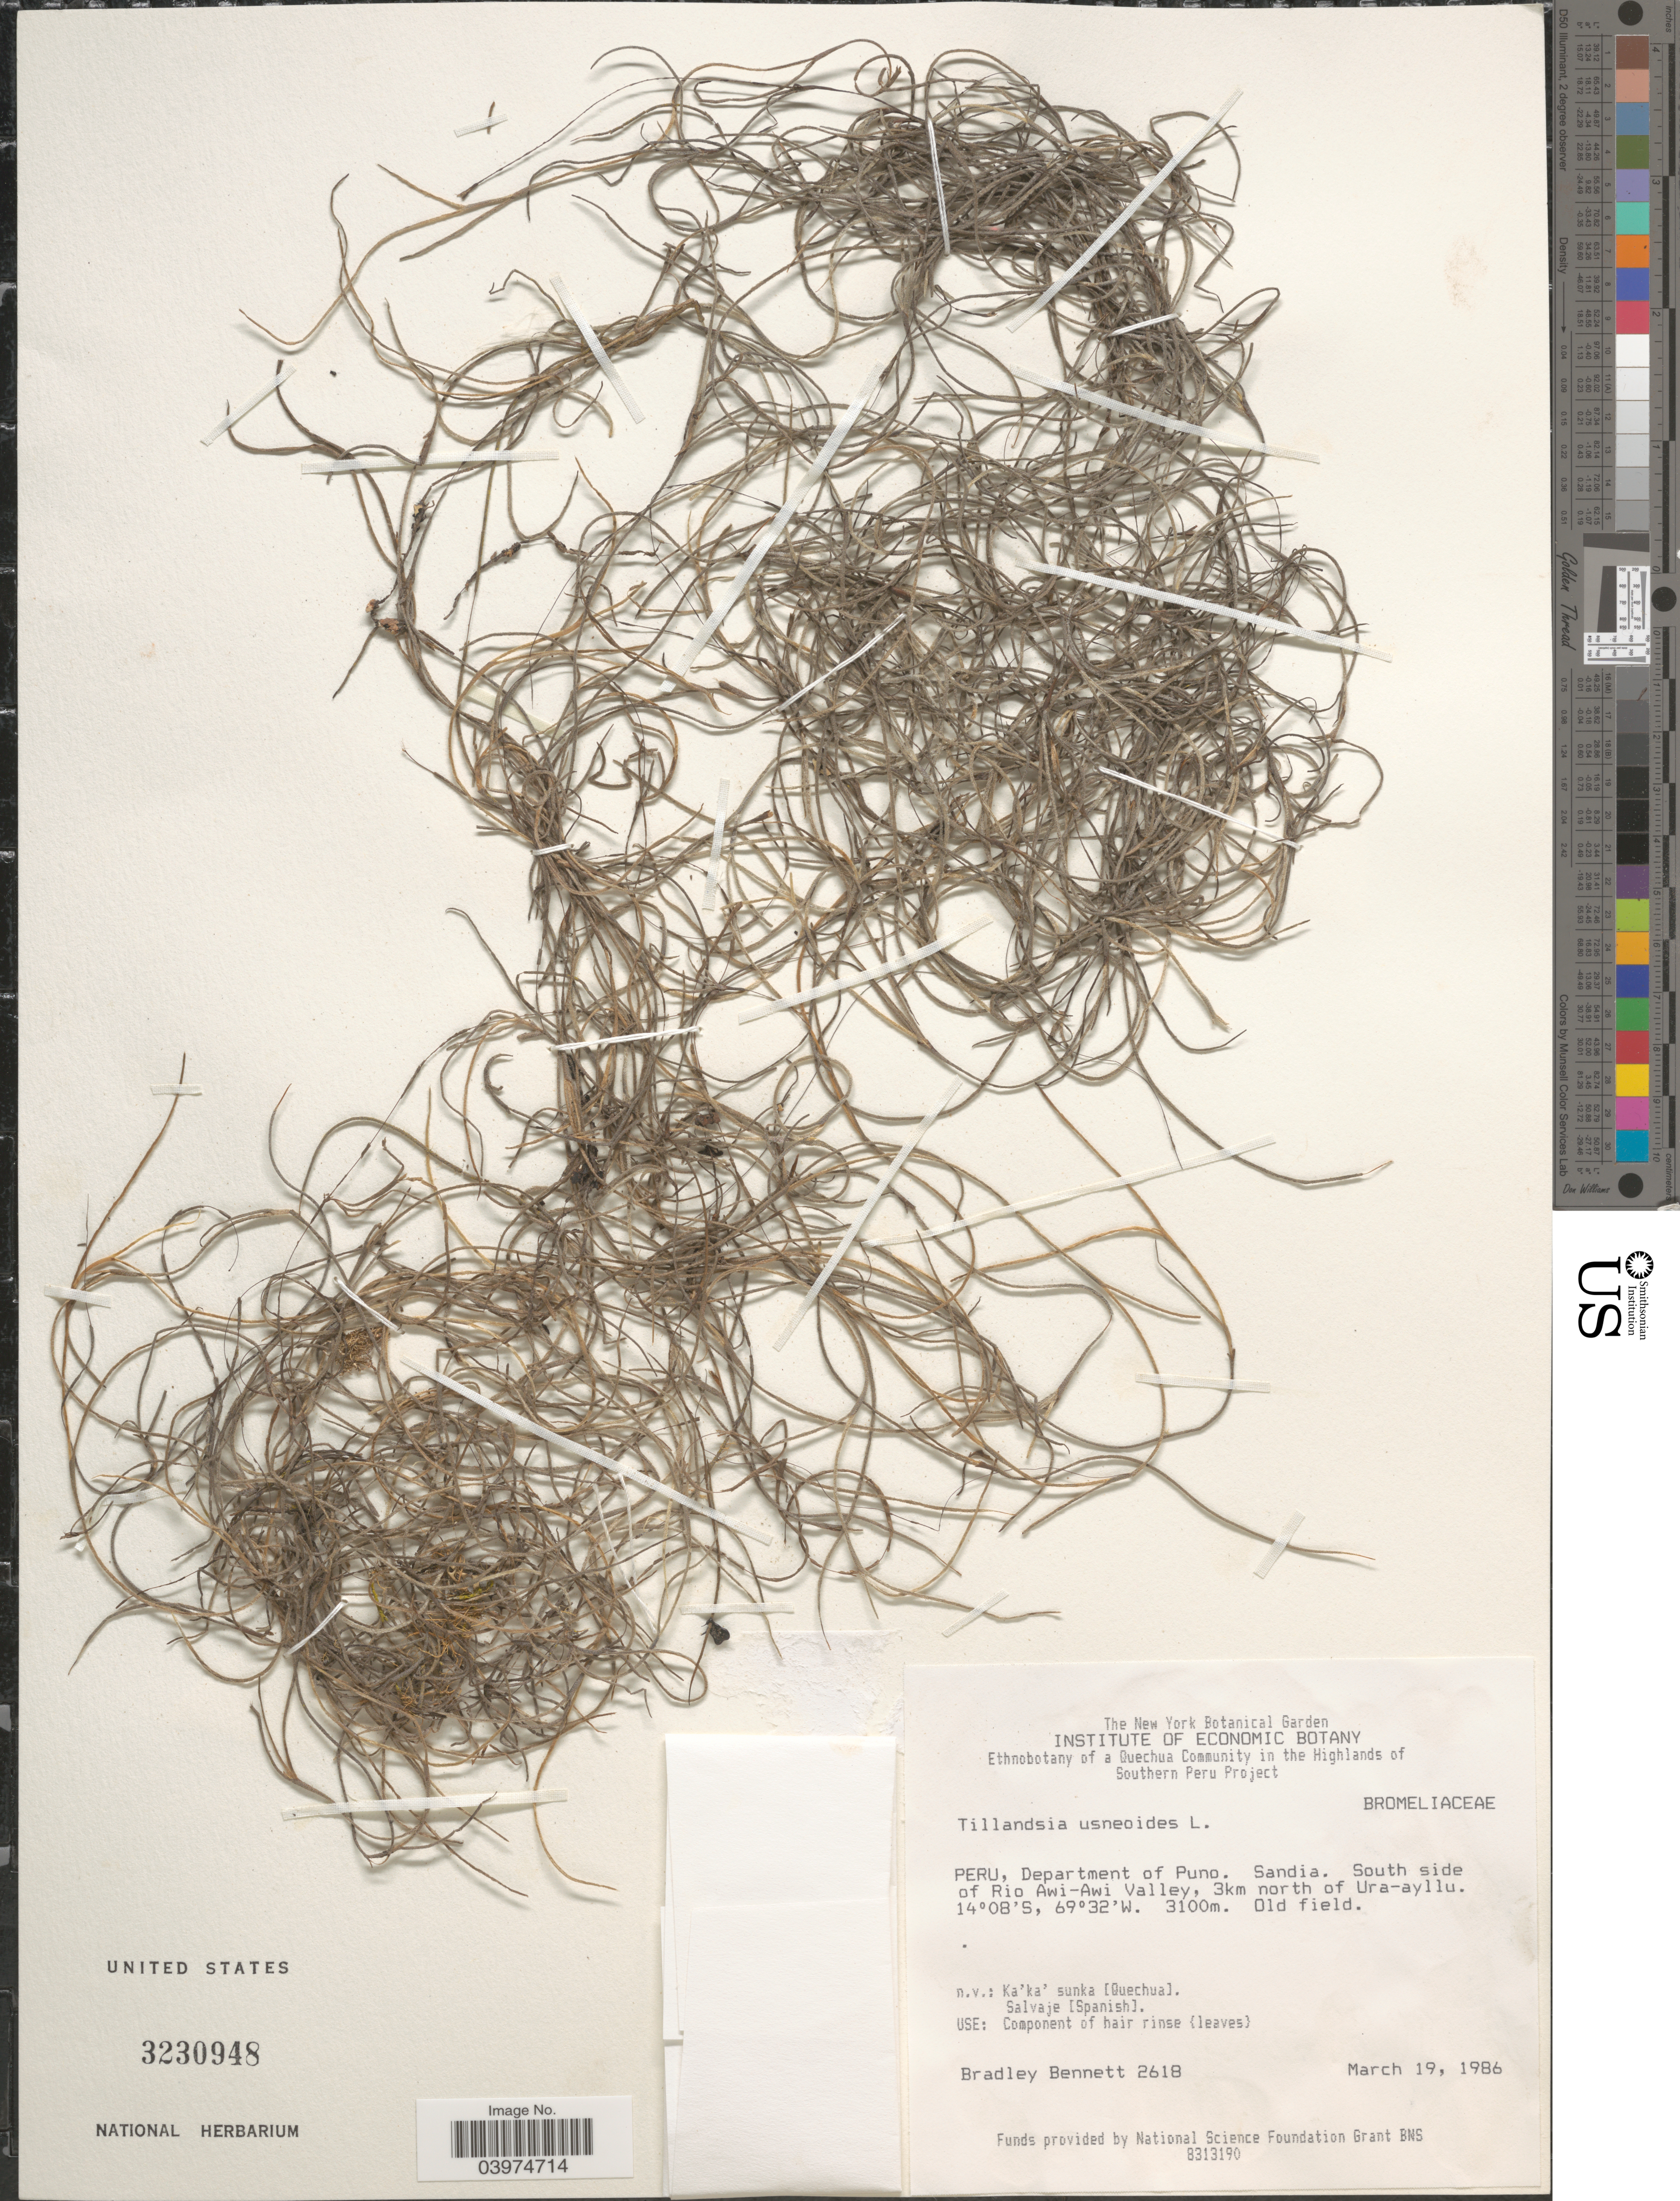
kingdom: Plantae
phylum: Tracheophyta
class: Liliopsida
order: Poales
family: Bromeliaceae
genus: Tillandsia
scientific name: Tillandsia usneoides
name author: (L.) L.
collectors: B. Bennett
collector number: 2618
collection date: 1986-03-19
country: Peru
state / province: Puno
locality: Department of Puno. Snadia. South side of Rio Awi-Awi Valley, 3km north of Ura-ayllu. N. v.: Ka'ka' sunka (Quechua). Salvaje.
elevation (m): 3100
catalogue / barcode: US 3230948